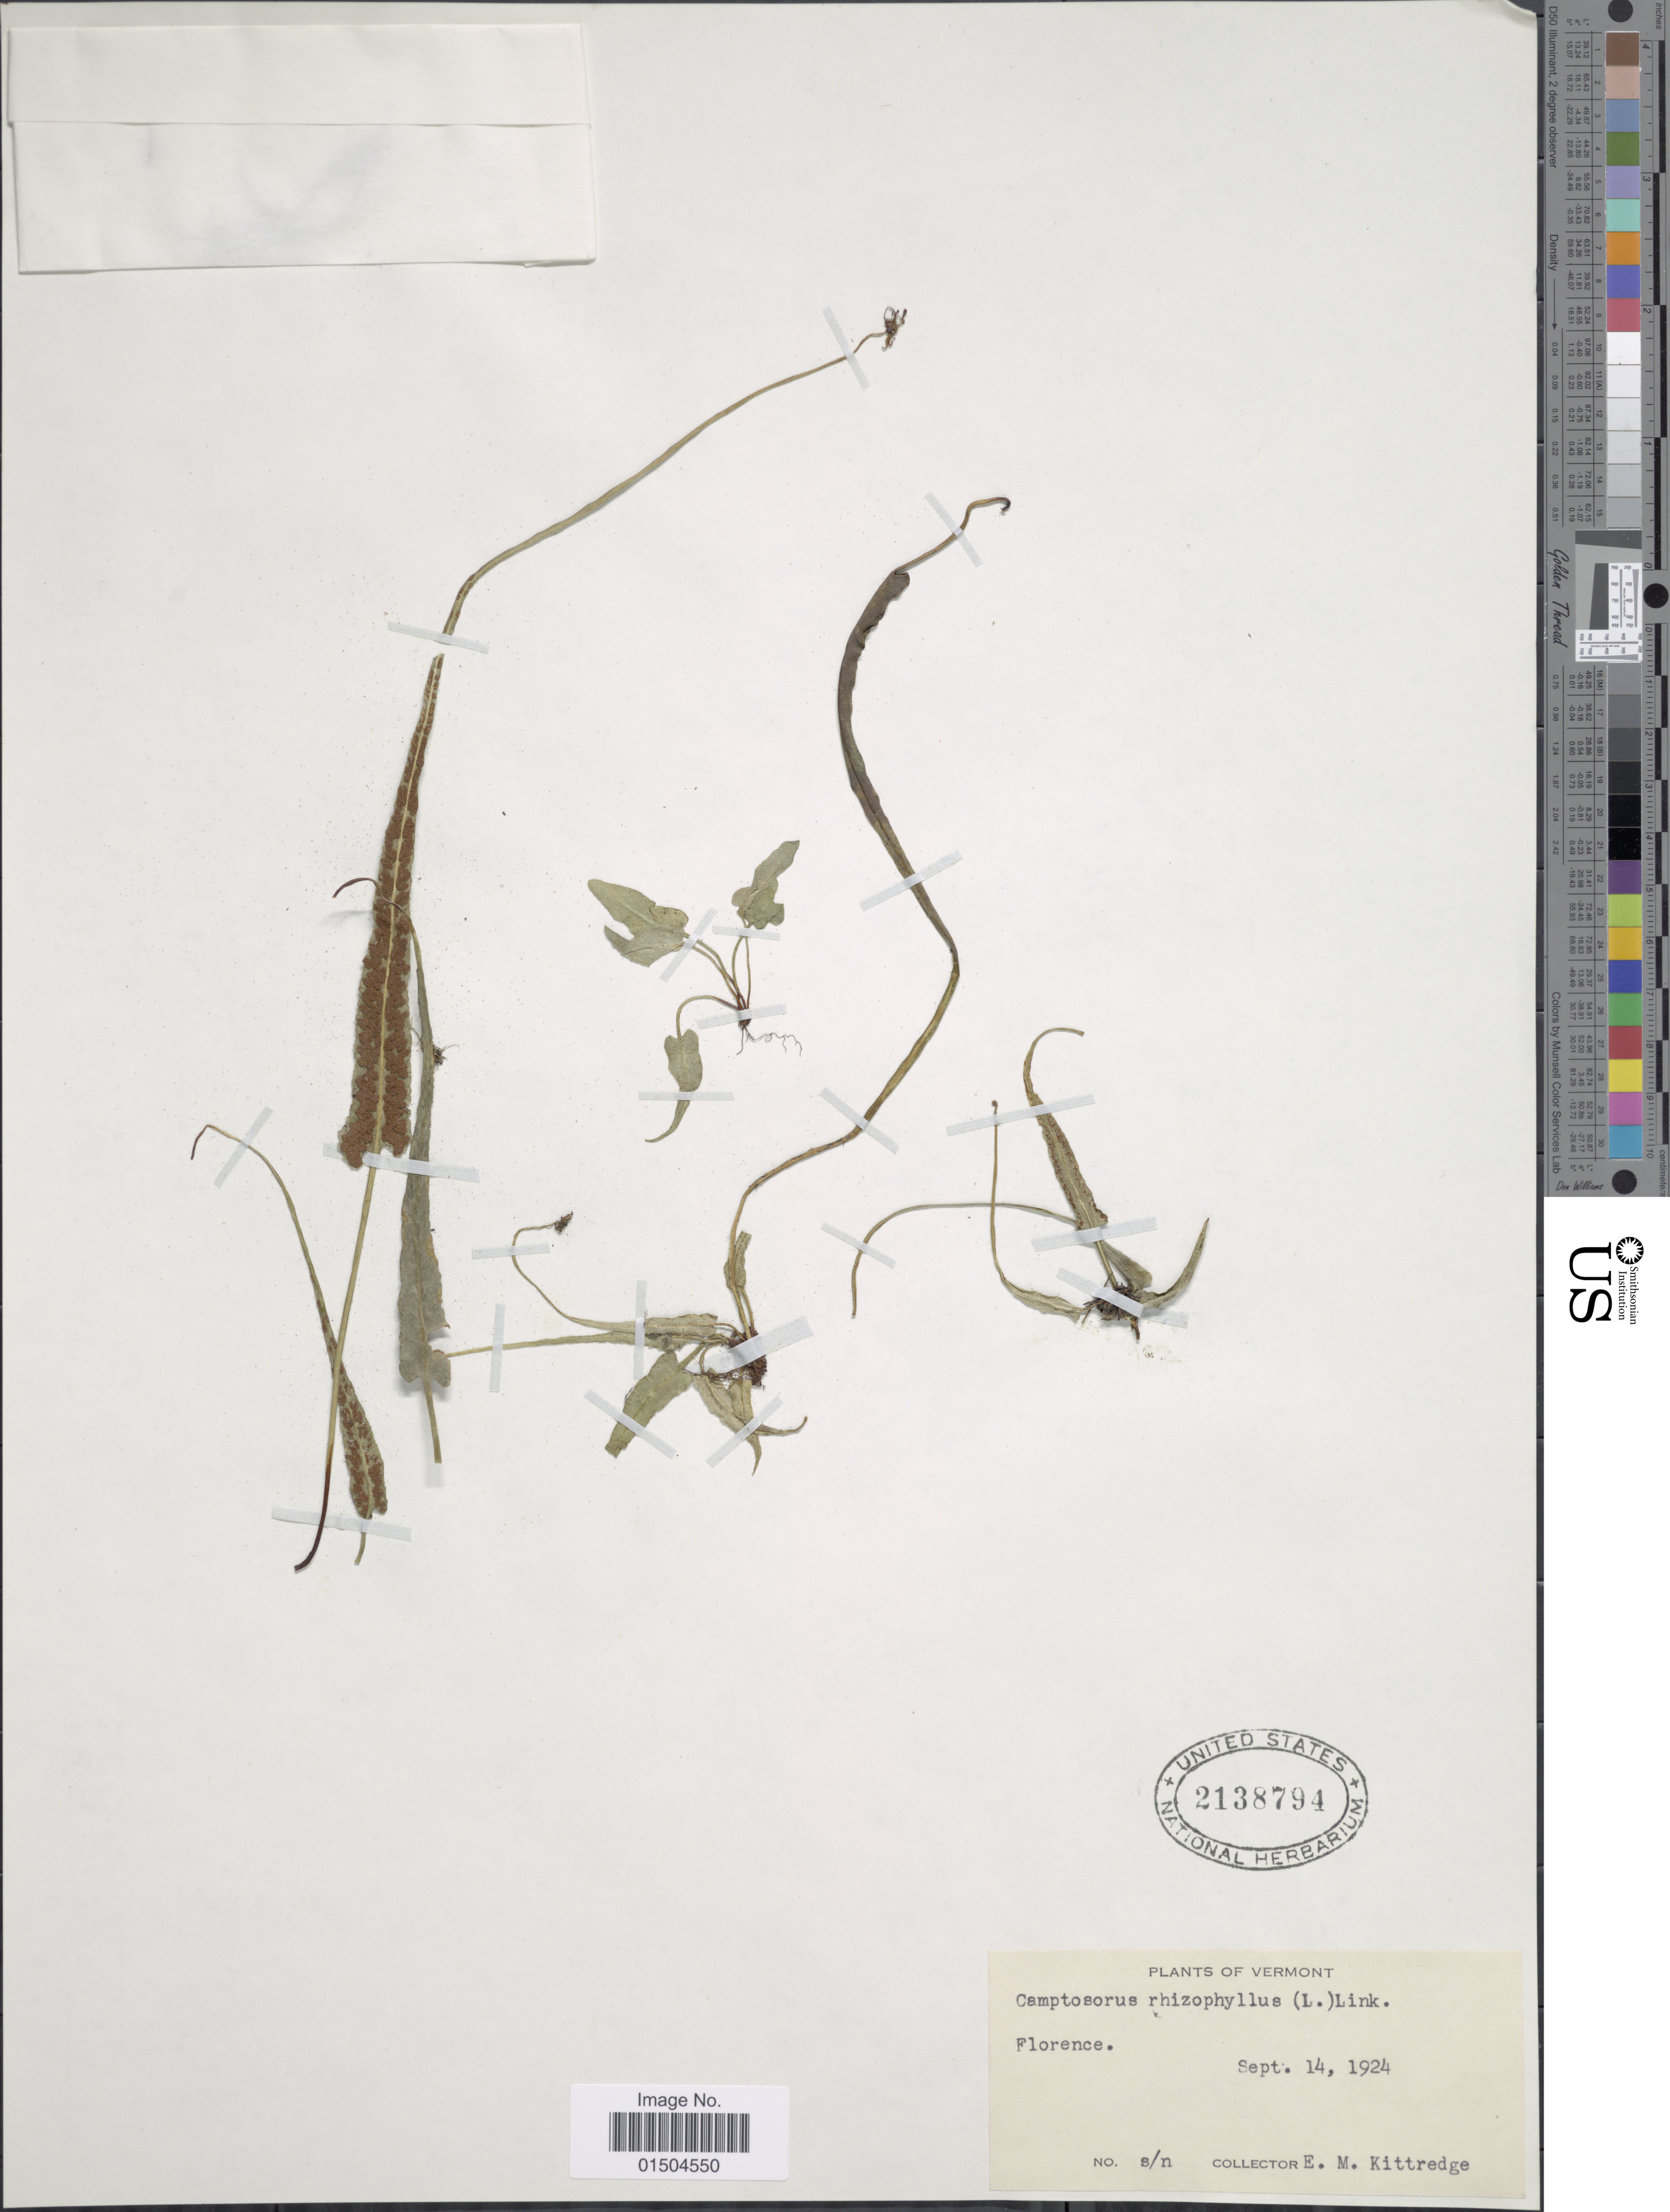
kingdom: Plantae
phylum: Tracheophyta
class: Polypodiopsida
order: Polypodiales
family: Aspleniaceae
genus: Asplenium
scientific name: Asplenium rhizophyllum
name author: L.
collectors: E. Kittredge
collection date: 1924-09-14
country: United States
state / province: Vermont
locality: Florence.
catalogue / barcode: US 2138794